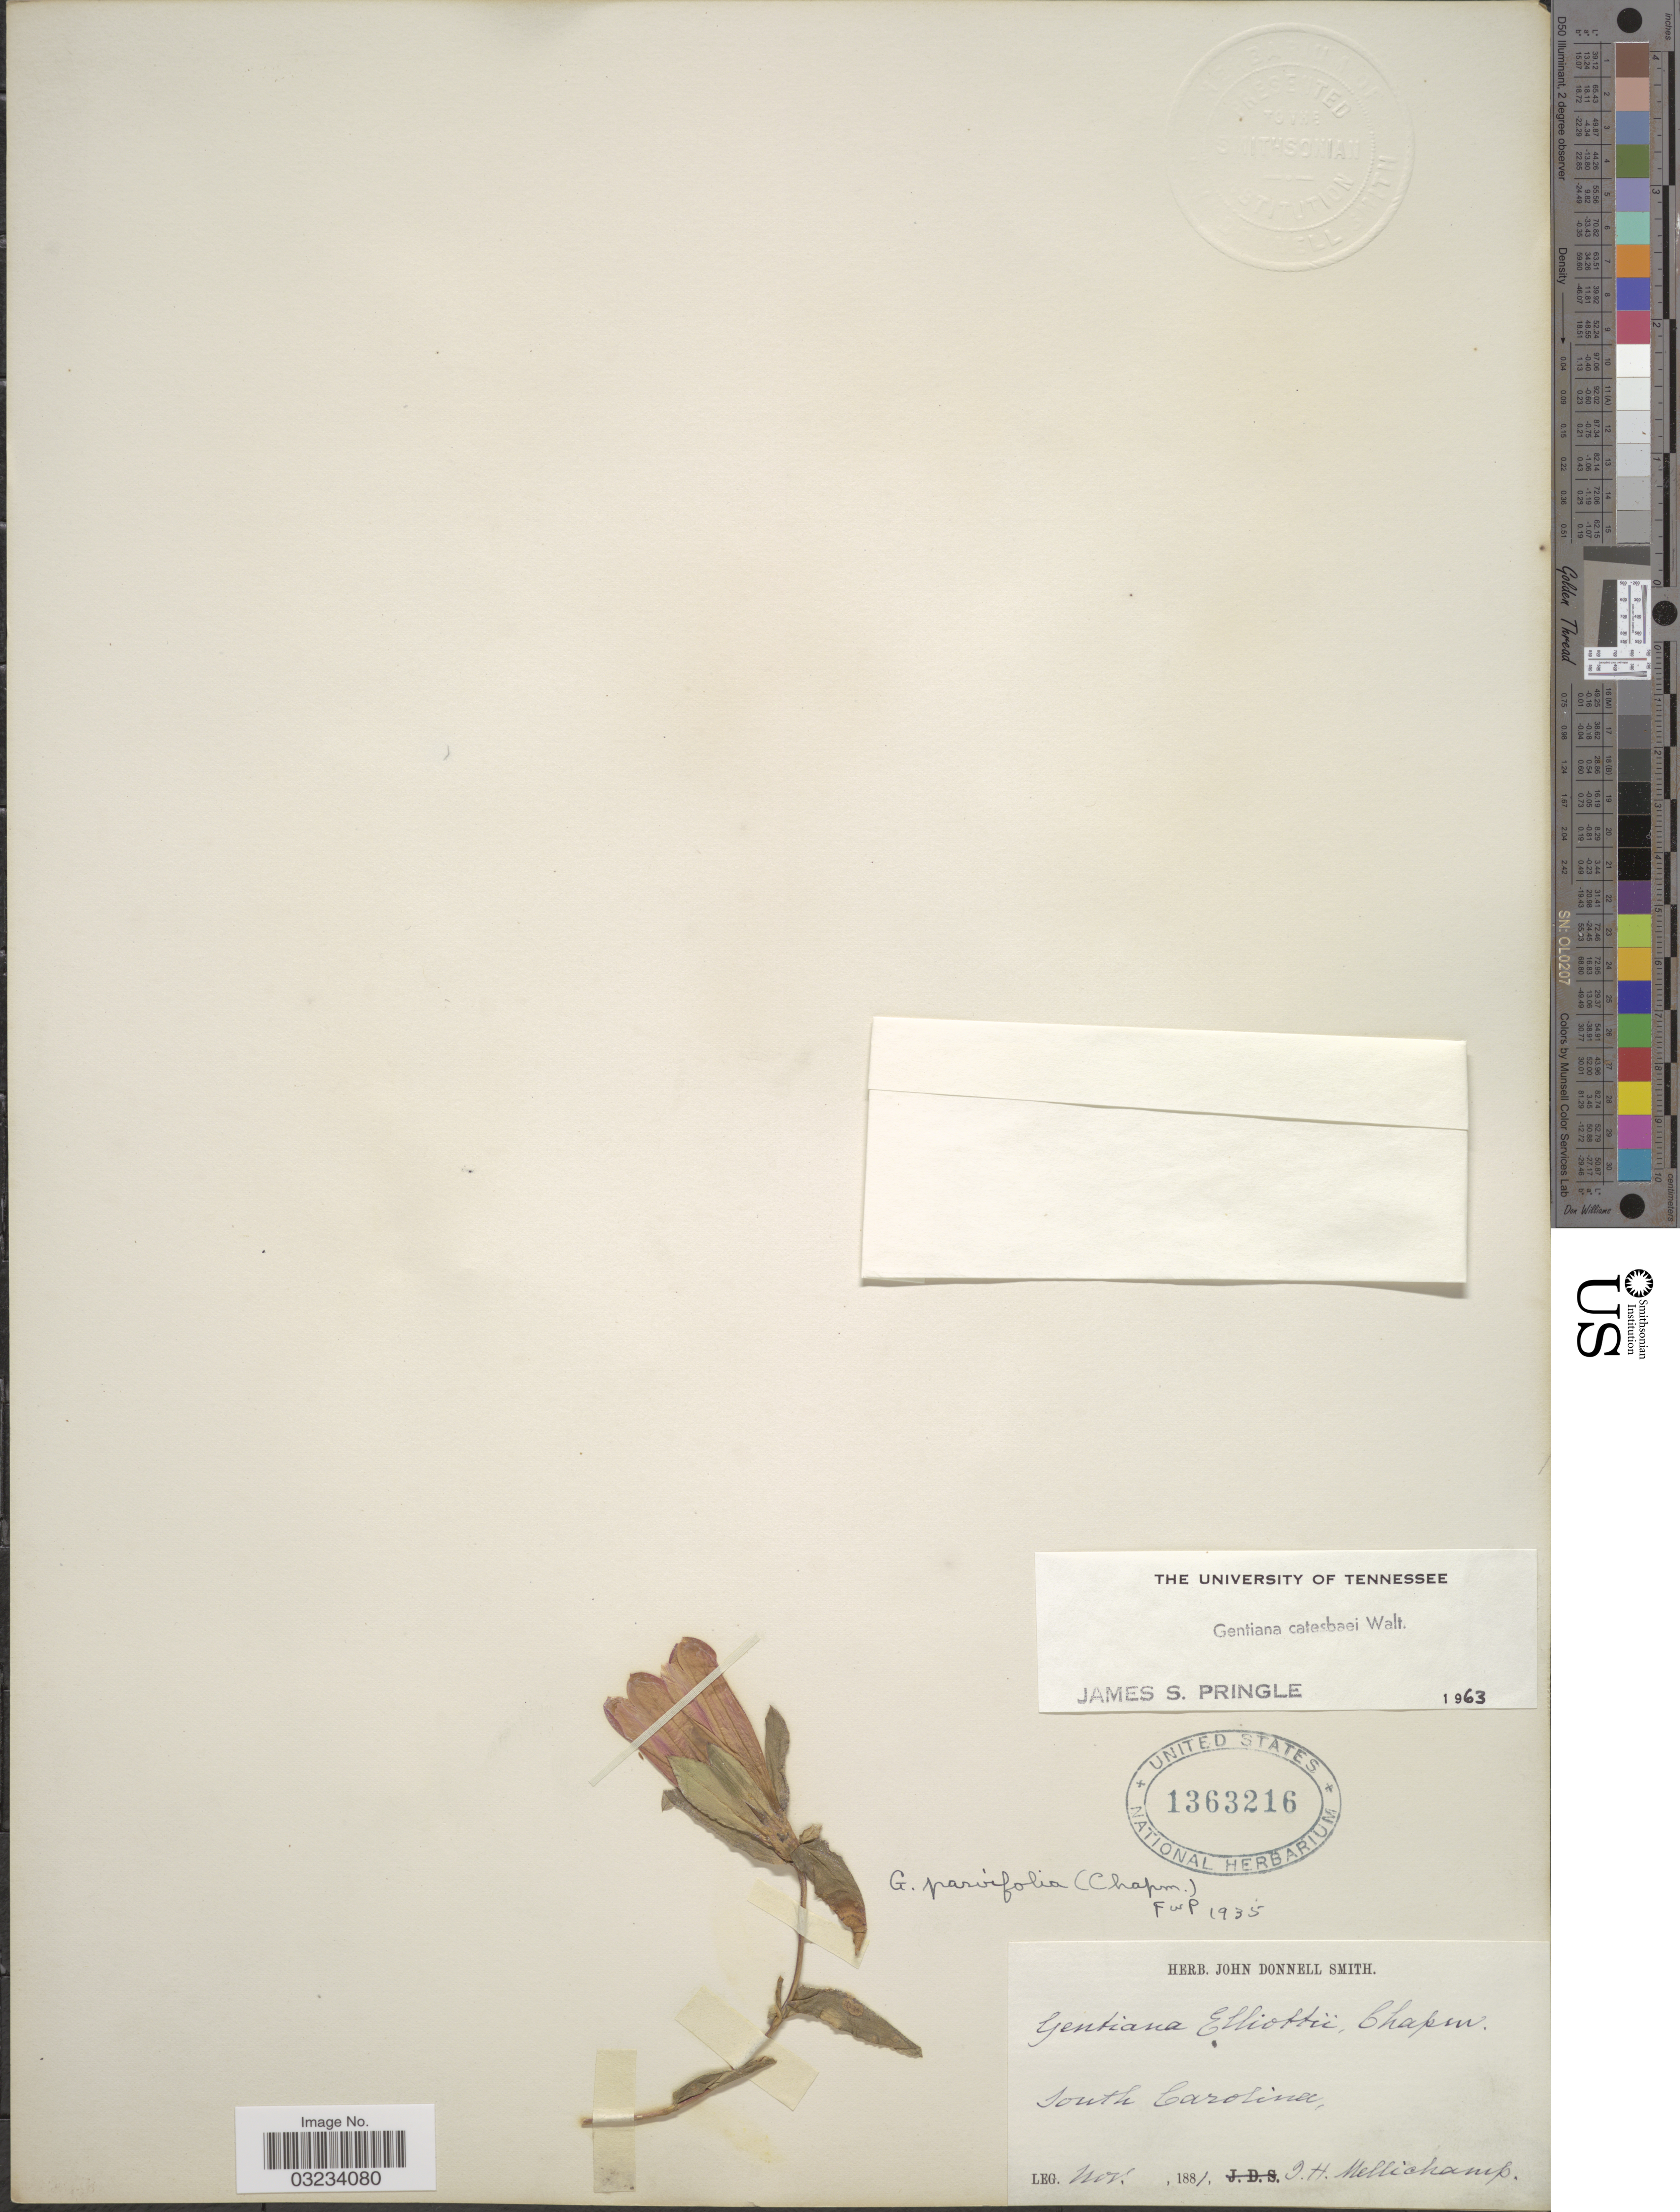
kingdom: Plantae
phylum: Tracheophyta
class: Magnoliopsida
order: Gentianales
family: Gentianaceae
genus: Gentiana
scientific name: Gentiana catesbaei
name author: Walter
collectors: J. H. Mellichamp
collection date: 1881-11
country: United States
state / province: South Carolina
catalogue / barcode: US 1363216